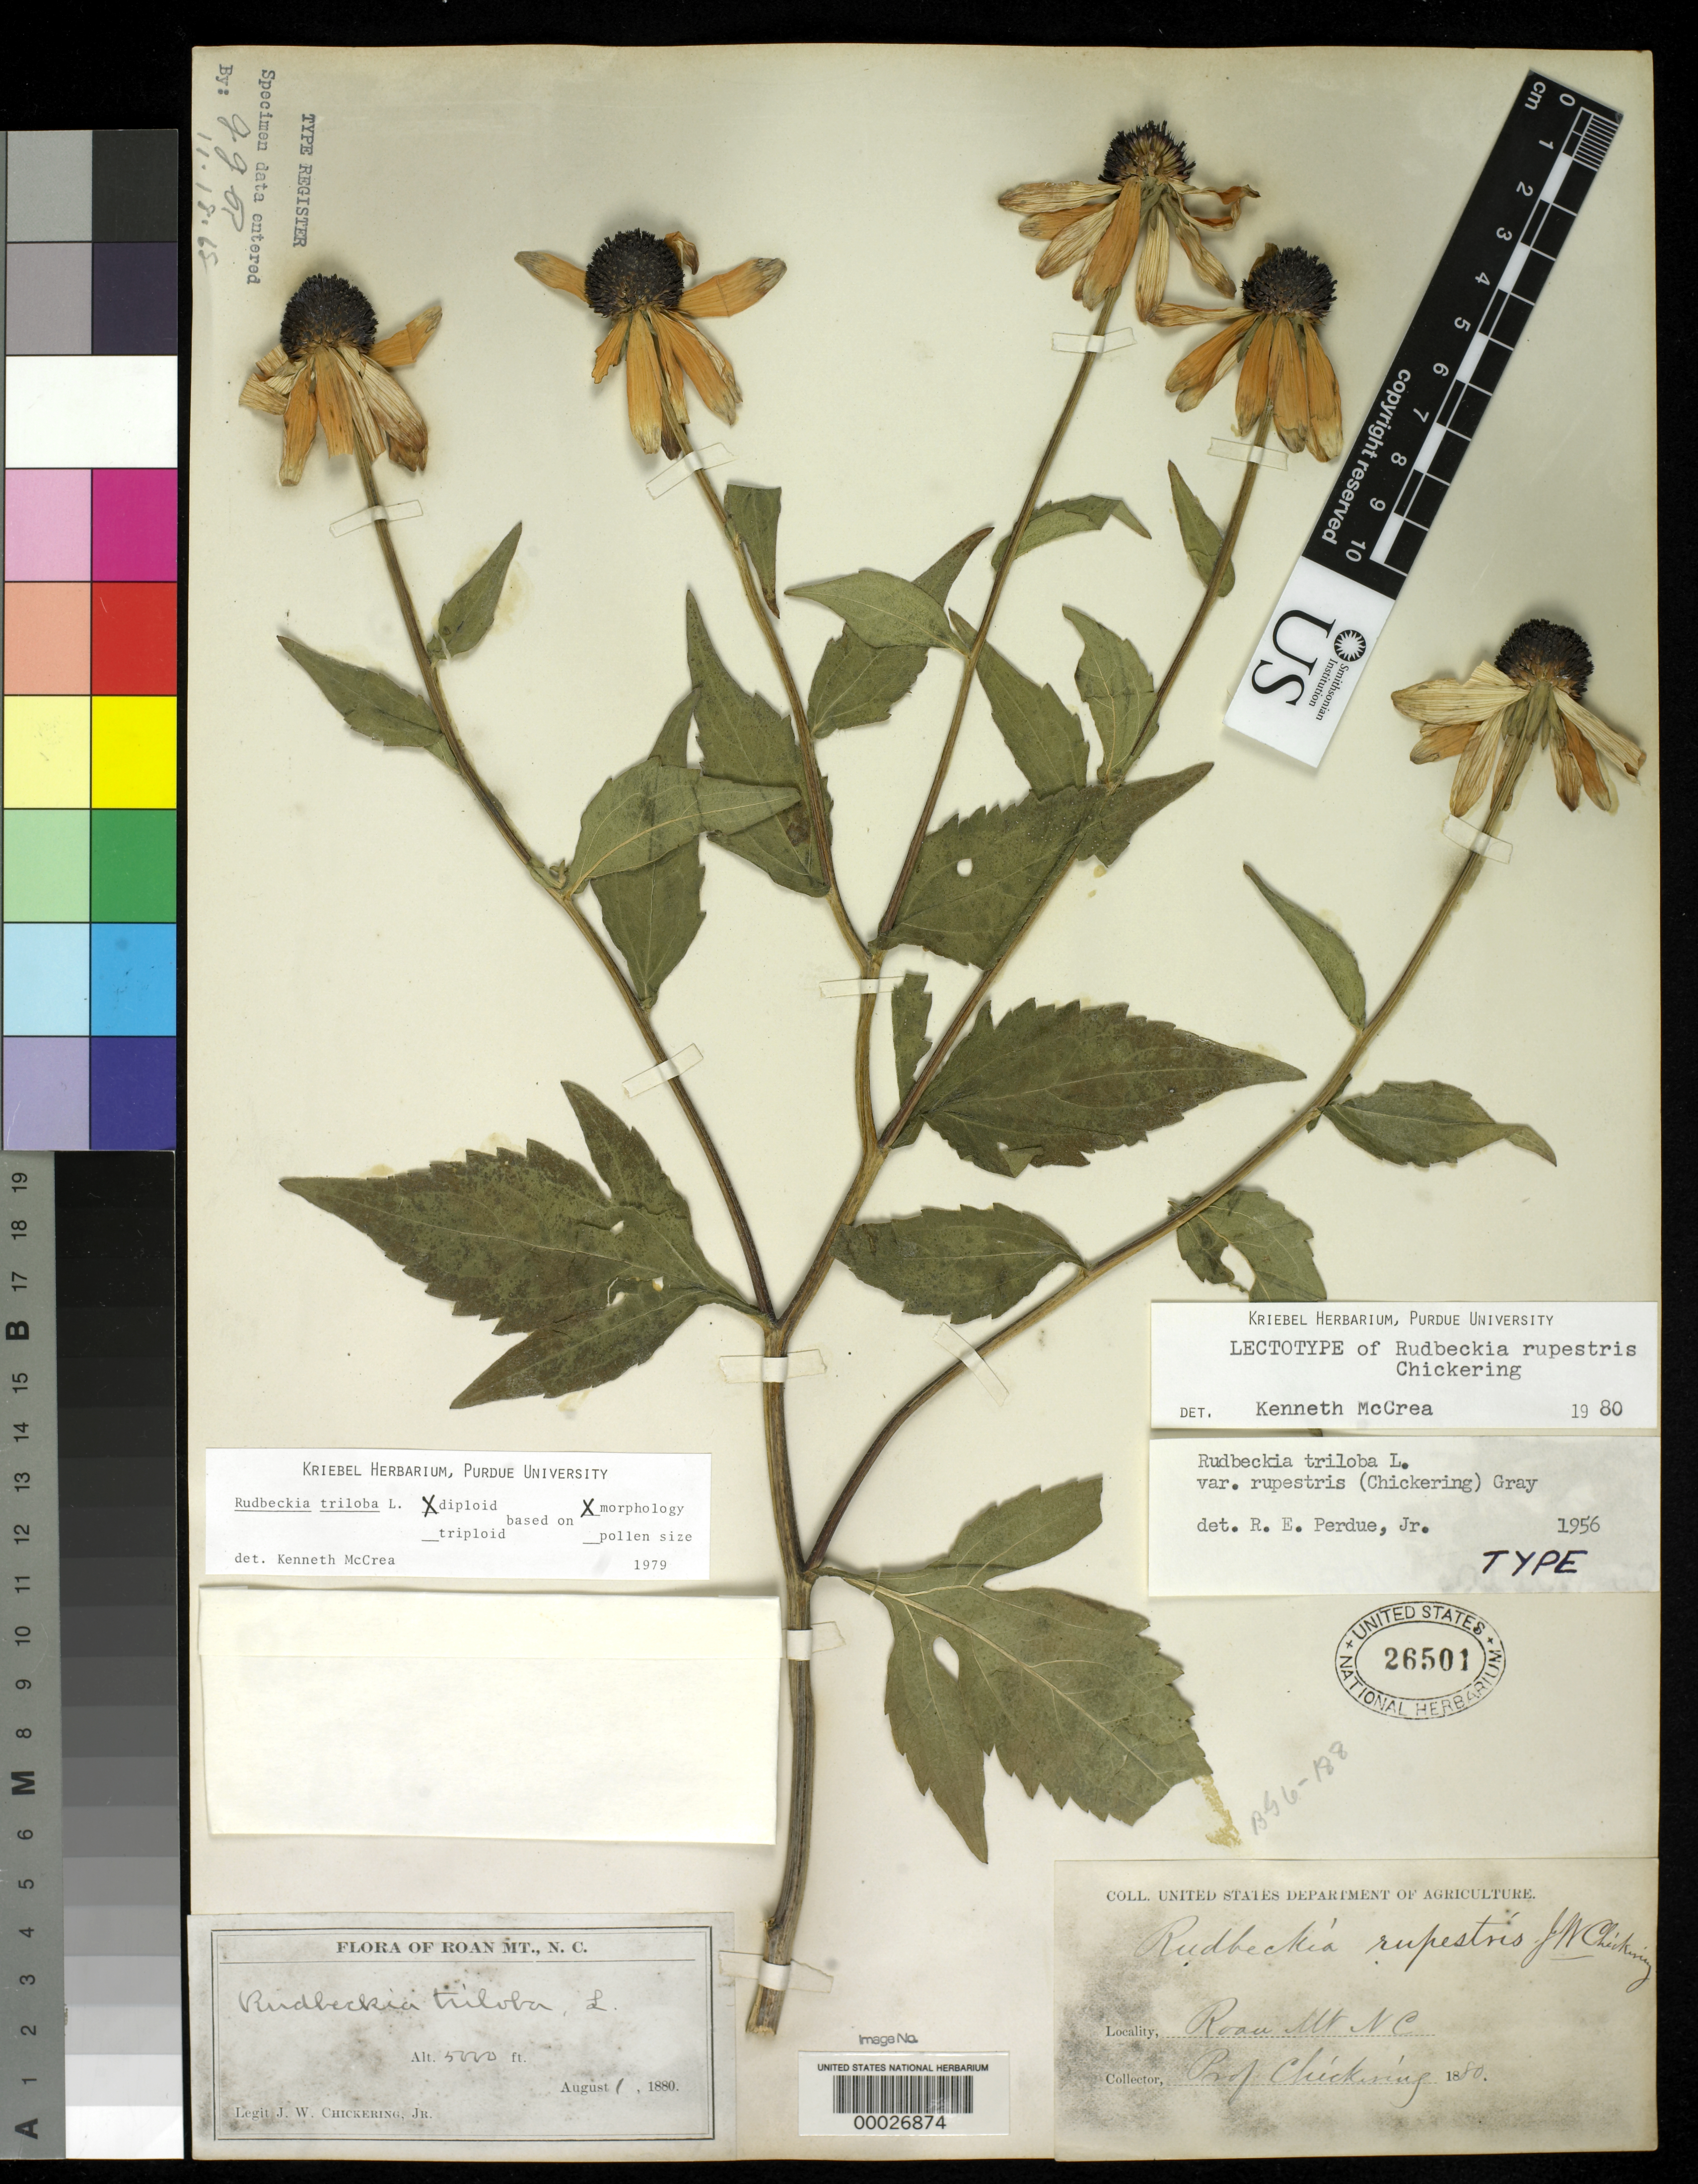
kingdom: Plantae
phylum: Tracheophyta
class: Magnoliopsida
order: Asterales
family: Asteraceae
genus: Rudbeckia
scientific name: Rudbeckia rupestris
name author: Chickering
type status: Lectotype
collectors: J. Chickering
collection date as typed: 01 Aug 1880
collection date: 1880-08-01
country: United States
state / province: North Carolina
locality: Roan Mountain.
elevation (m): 1524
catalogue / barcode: US 26501